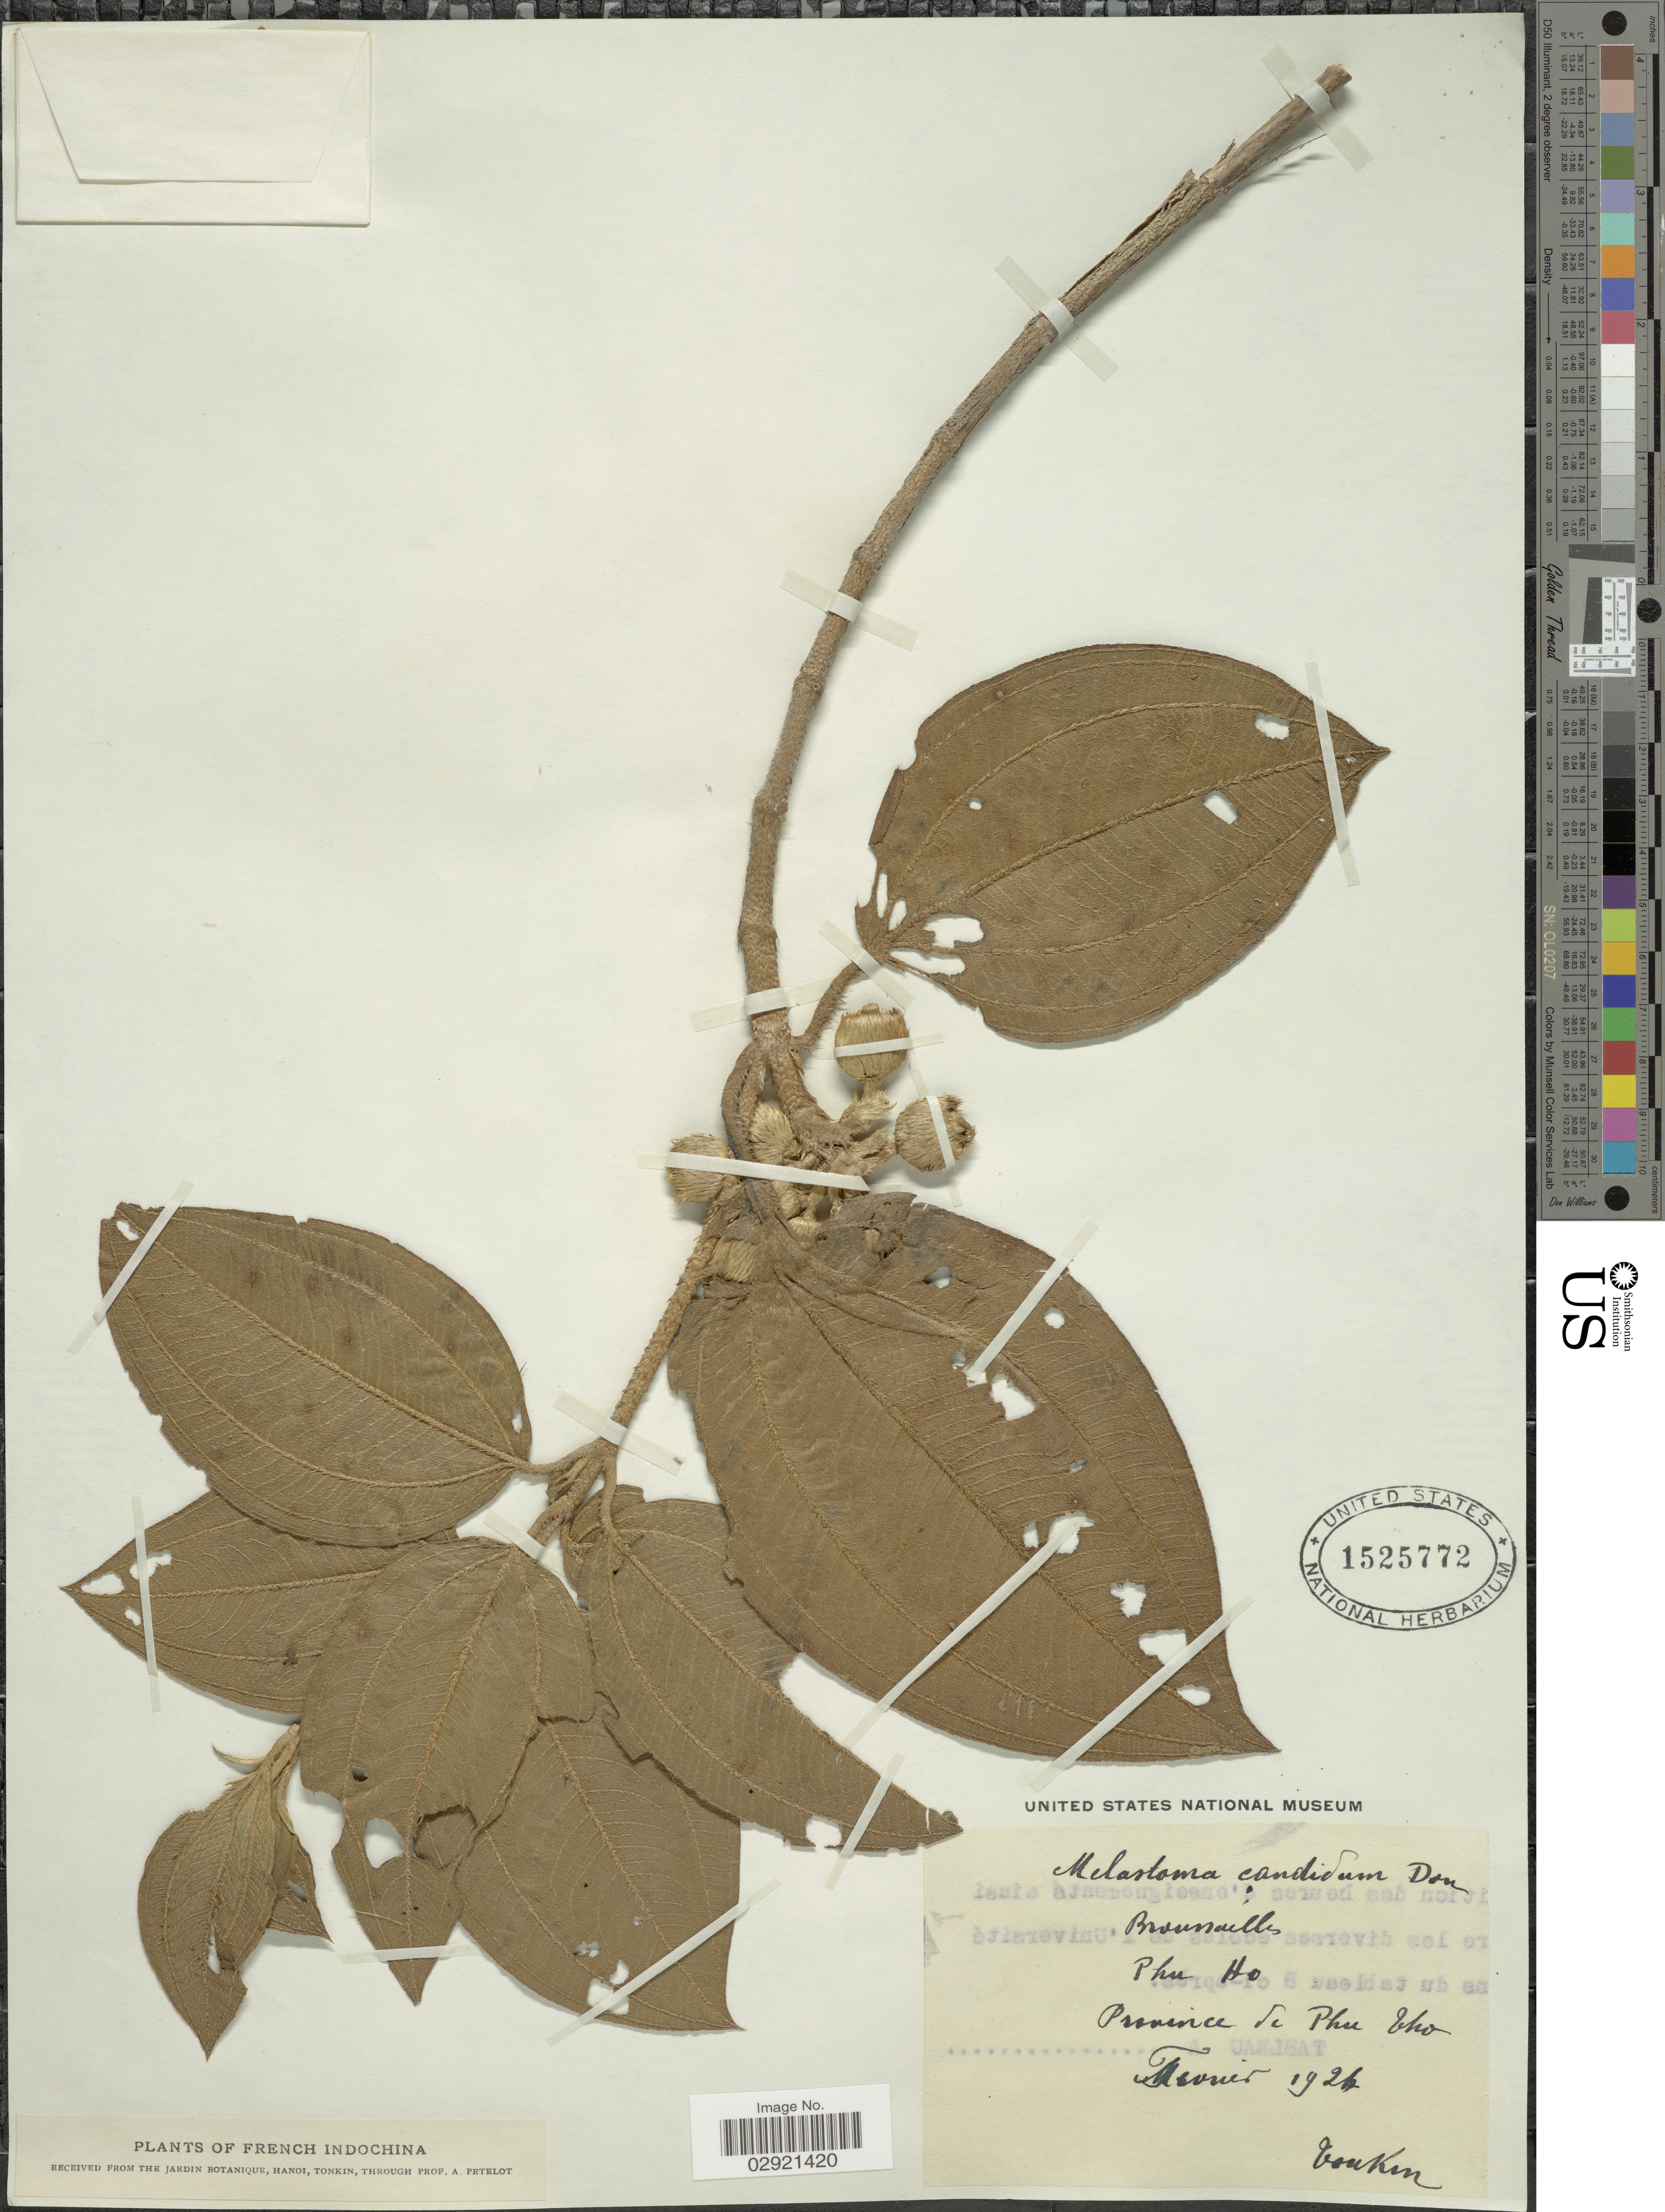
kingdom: Plantae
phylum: Tracheophyta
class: Magnoliopsida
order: Myrtales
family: Melastomataceae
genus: Melastoma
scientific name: Melastoma candidum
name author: D. Don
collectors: A. Petelot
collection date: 1926-02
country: Vietnam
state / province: Phu Tho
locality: Tonkin. Phu Ho. French Indochina.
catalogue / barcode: US 1525772